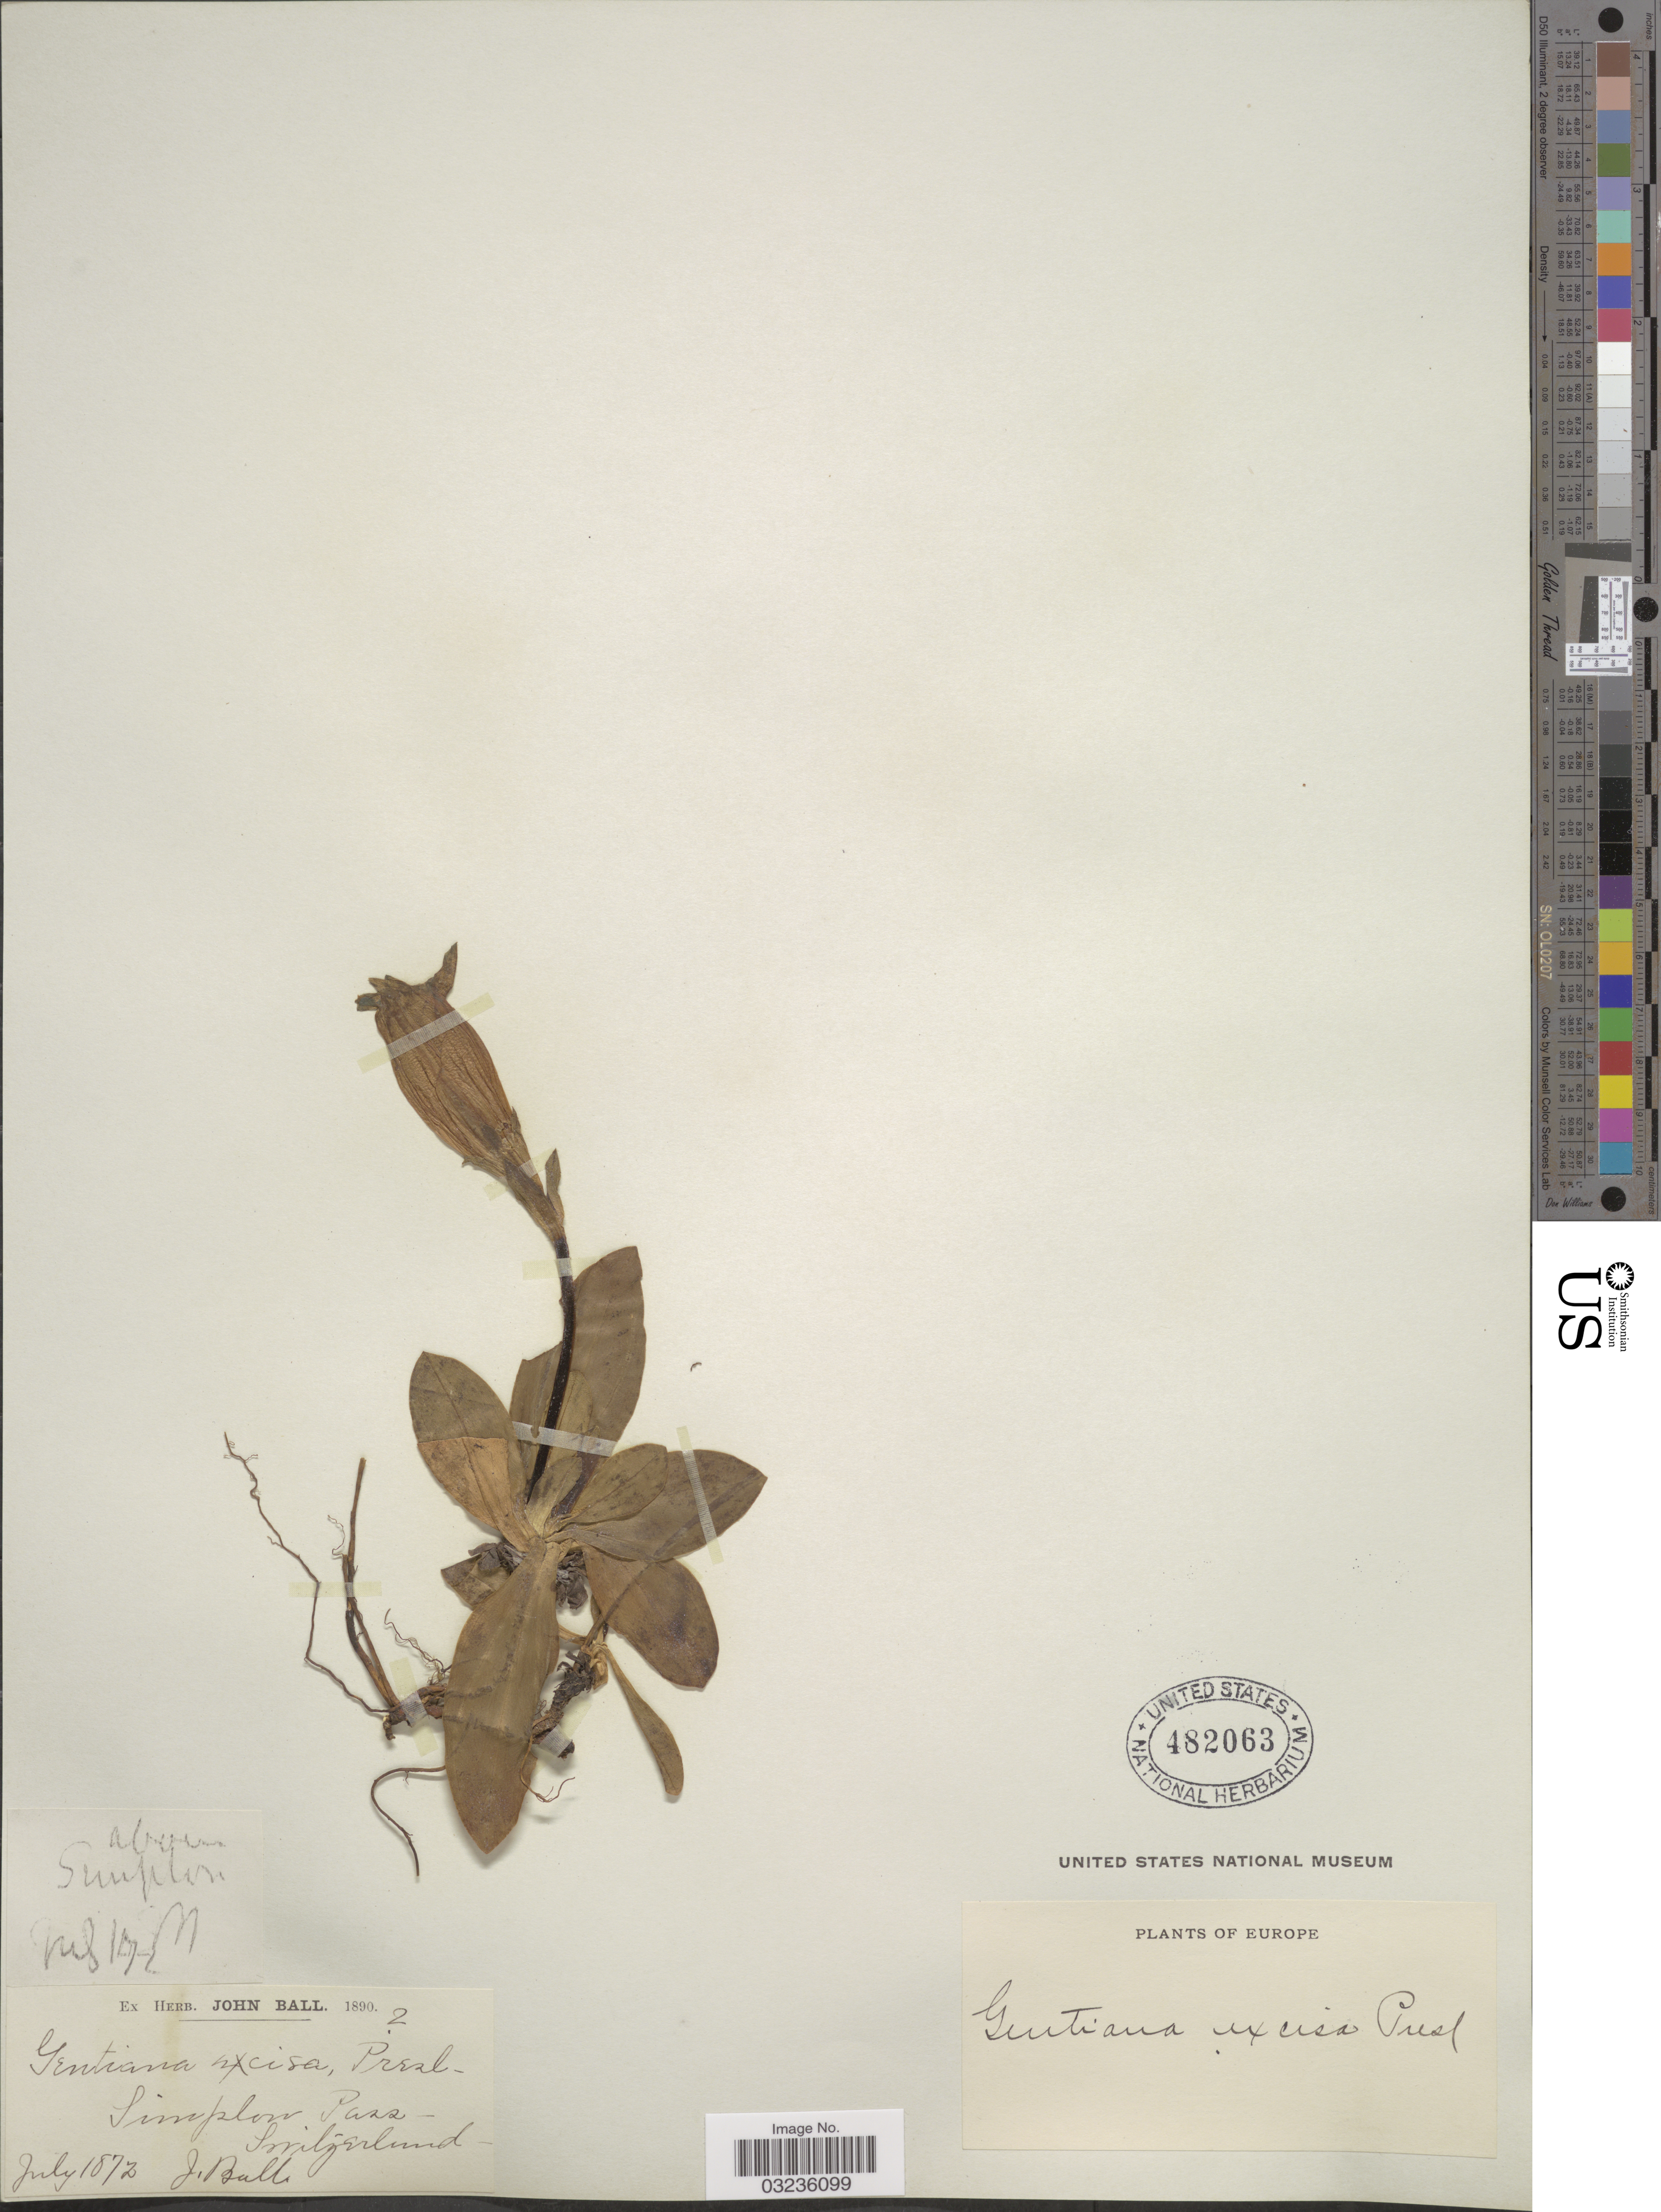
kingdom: Plantae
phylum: Tracheophyta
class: Magnoliopsida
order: Gentianales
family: Gentianaceae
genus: Gentiana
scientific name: Gentiana excisa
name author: C. Presl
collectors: J. Ball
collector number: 2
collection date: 1872-07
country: Switzerland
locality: Europe, Simplon Pass.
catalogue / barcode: US 482063